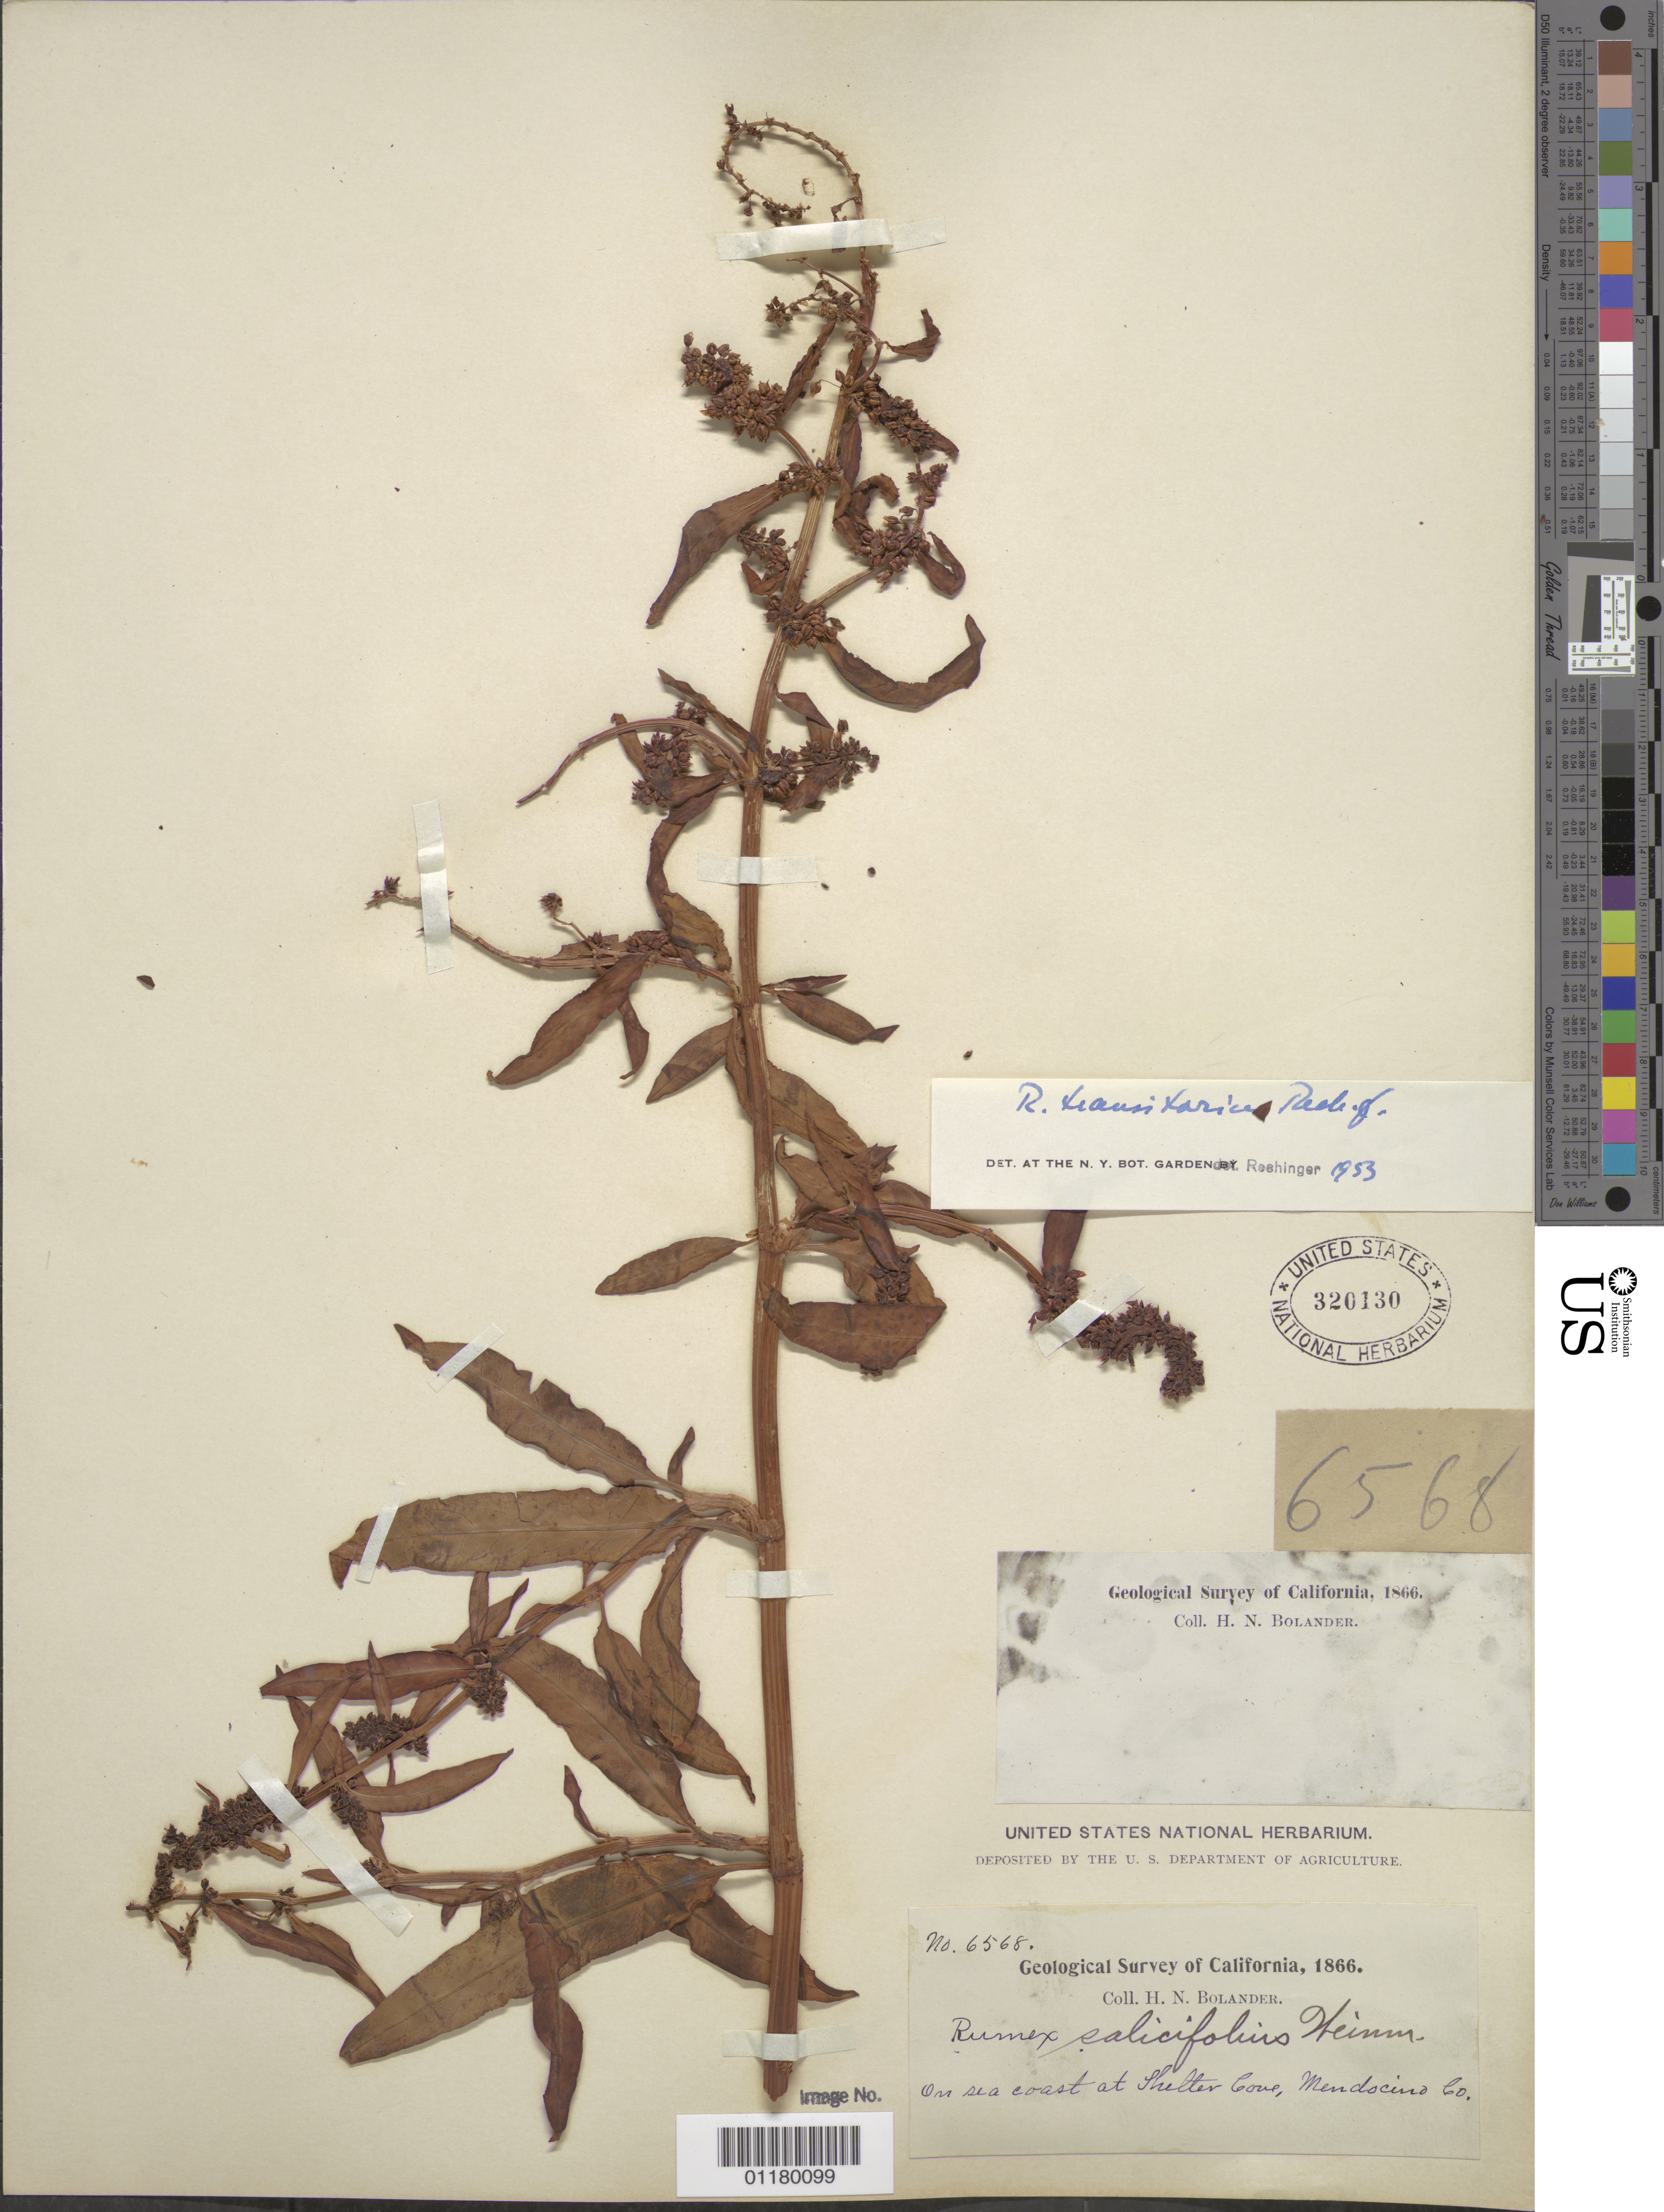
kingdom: Plantae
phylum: Tracheophyta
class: Magnoliopsida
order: Caryophyllales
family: Polygonaceae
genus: Rumex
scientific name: Rumex transitorius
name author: Rech. f.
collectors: H. Bolander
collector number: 6568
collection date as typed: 1866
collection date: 1866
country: United States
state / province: California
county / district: Mendocino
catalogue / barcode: US 320130